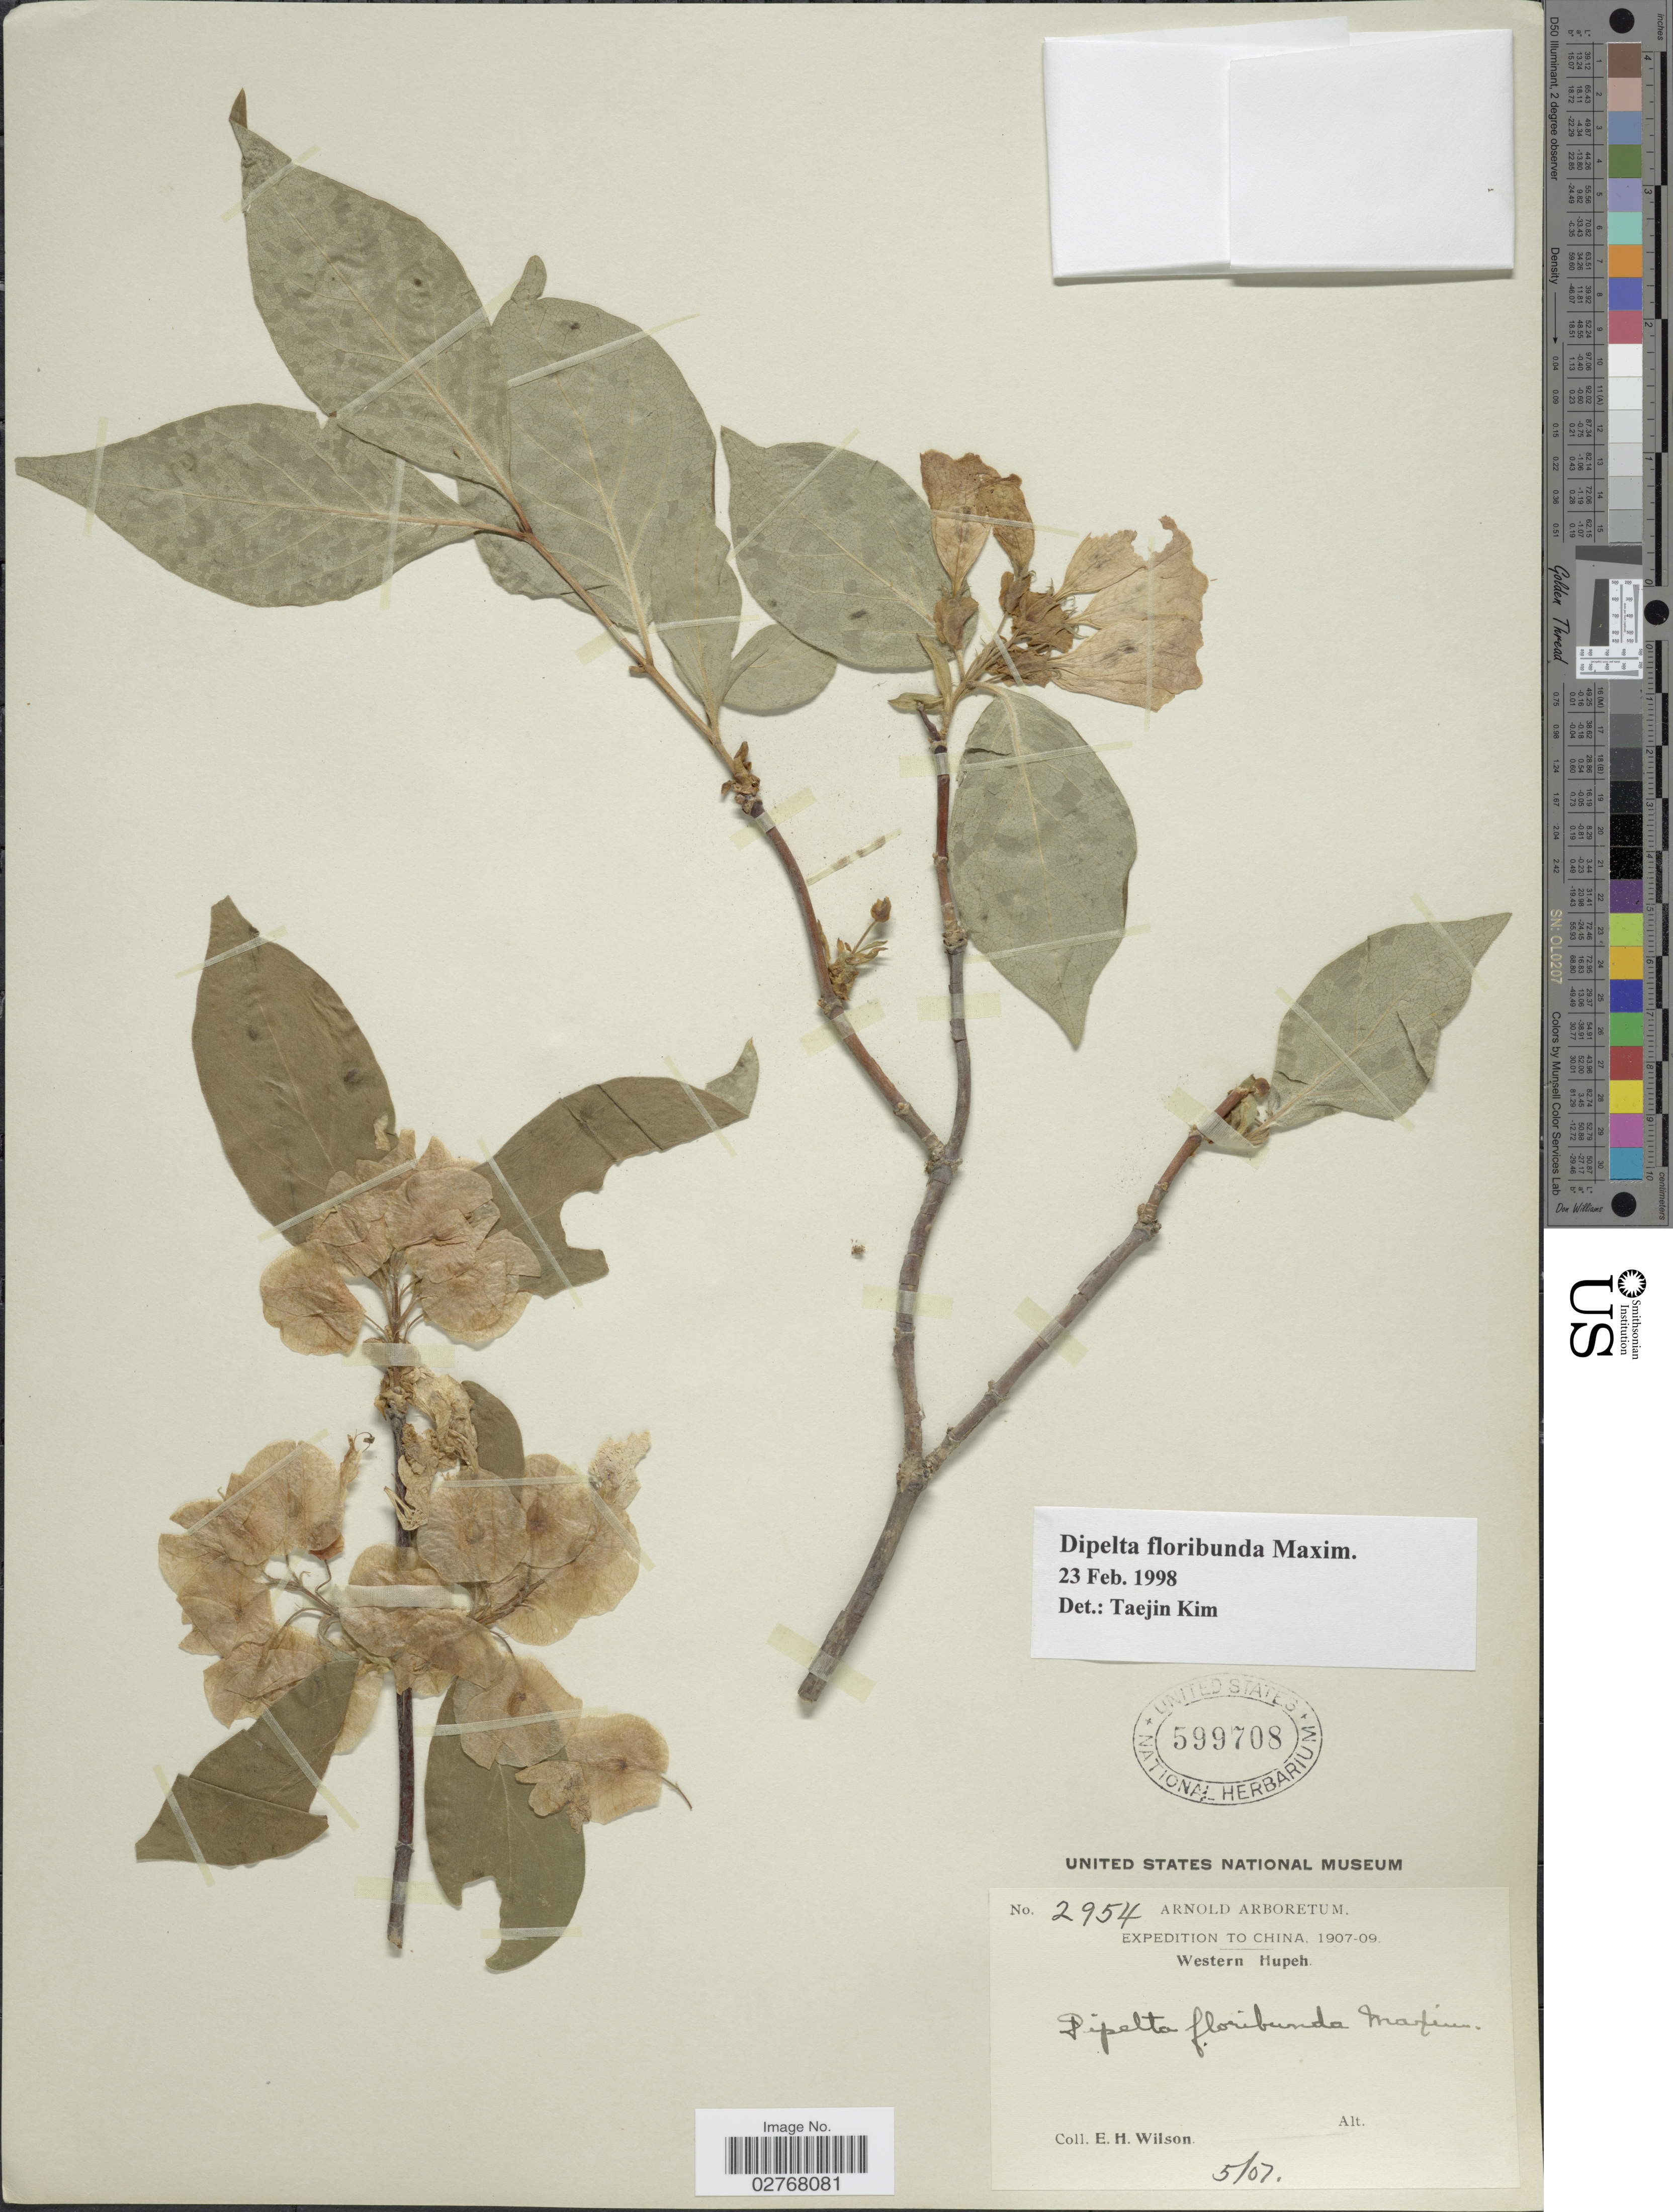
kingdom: Plantae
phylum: Tracheophyta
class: Magnoliopsida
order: Dipsacales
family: Caprifoliaceae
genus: Dipelta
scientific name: Dipelta floribunda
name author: Maxim.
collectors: E. Wilson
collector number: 2954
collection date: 1907-05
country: China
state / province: Hubei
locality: Western Hupeh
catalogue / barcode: US 599708